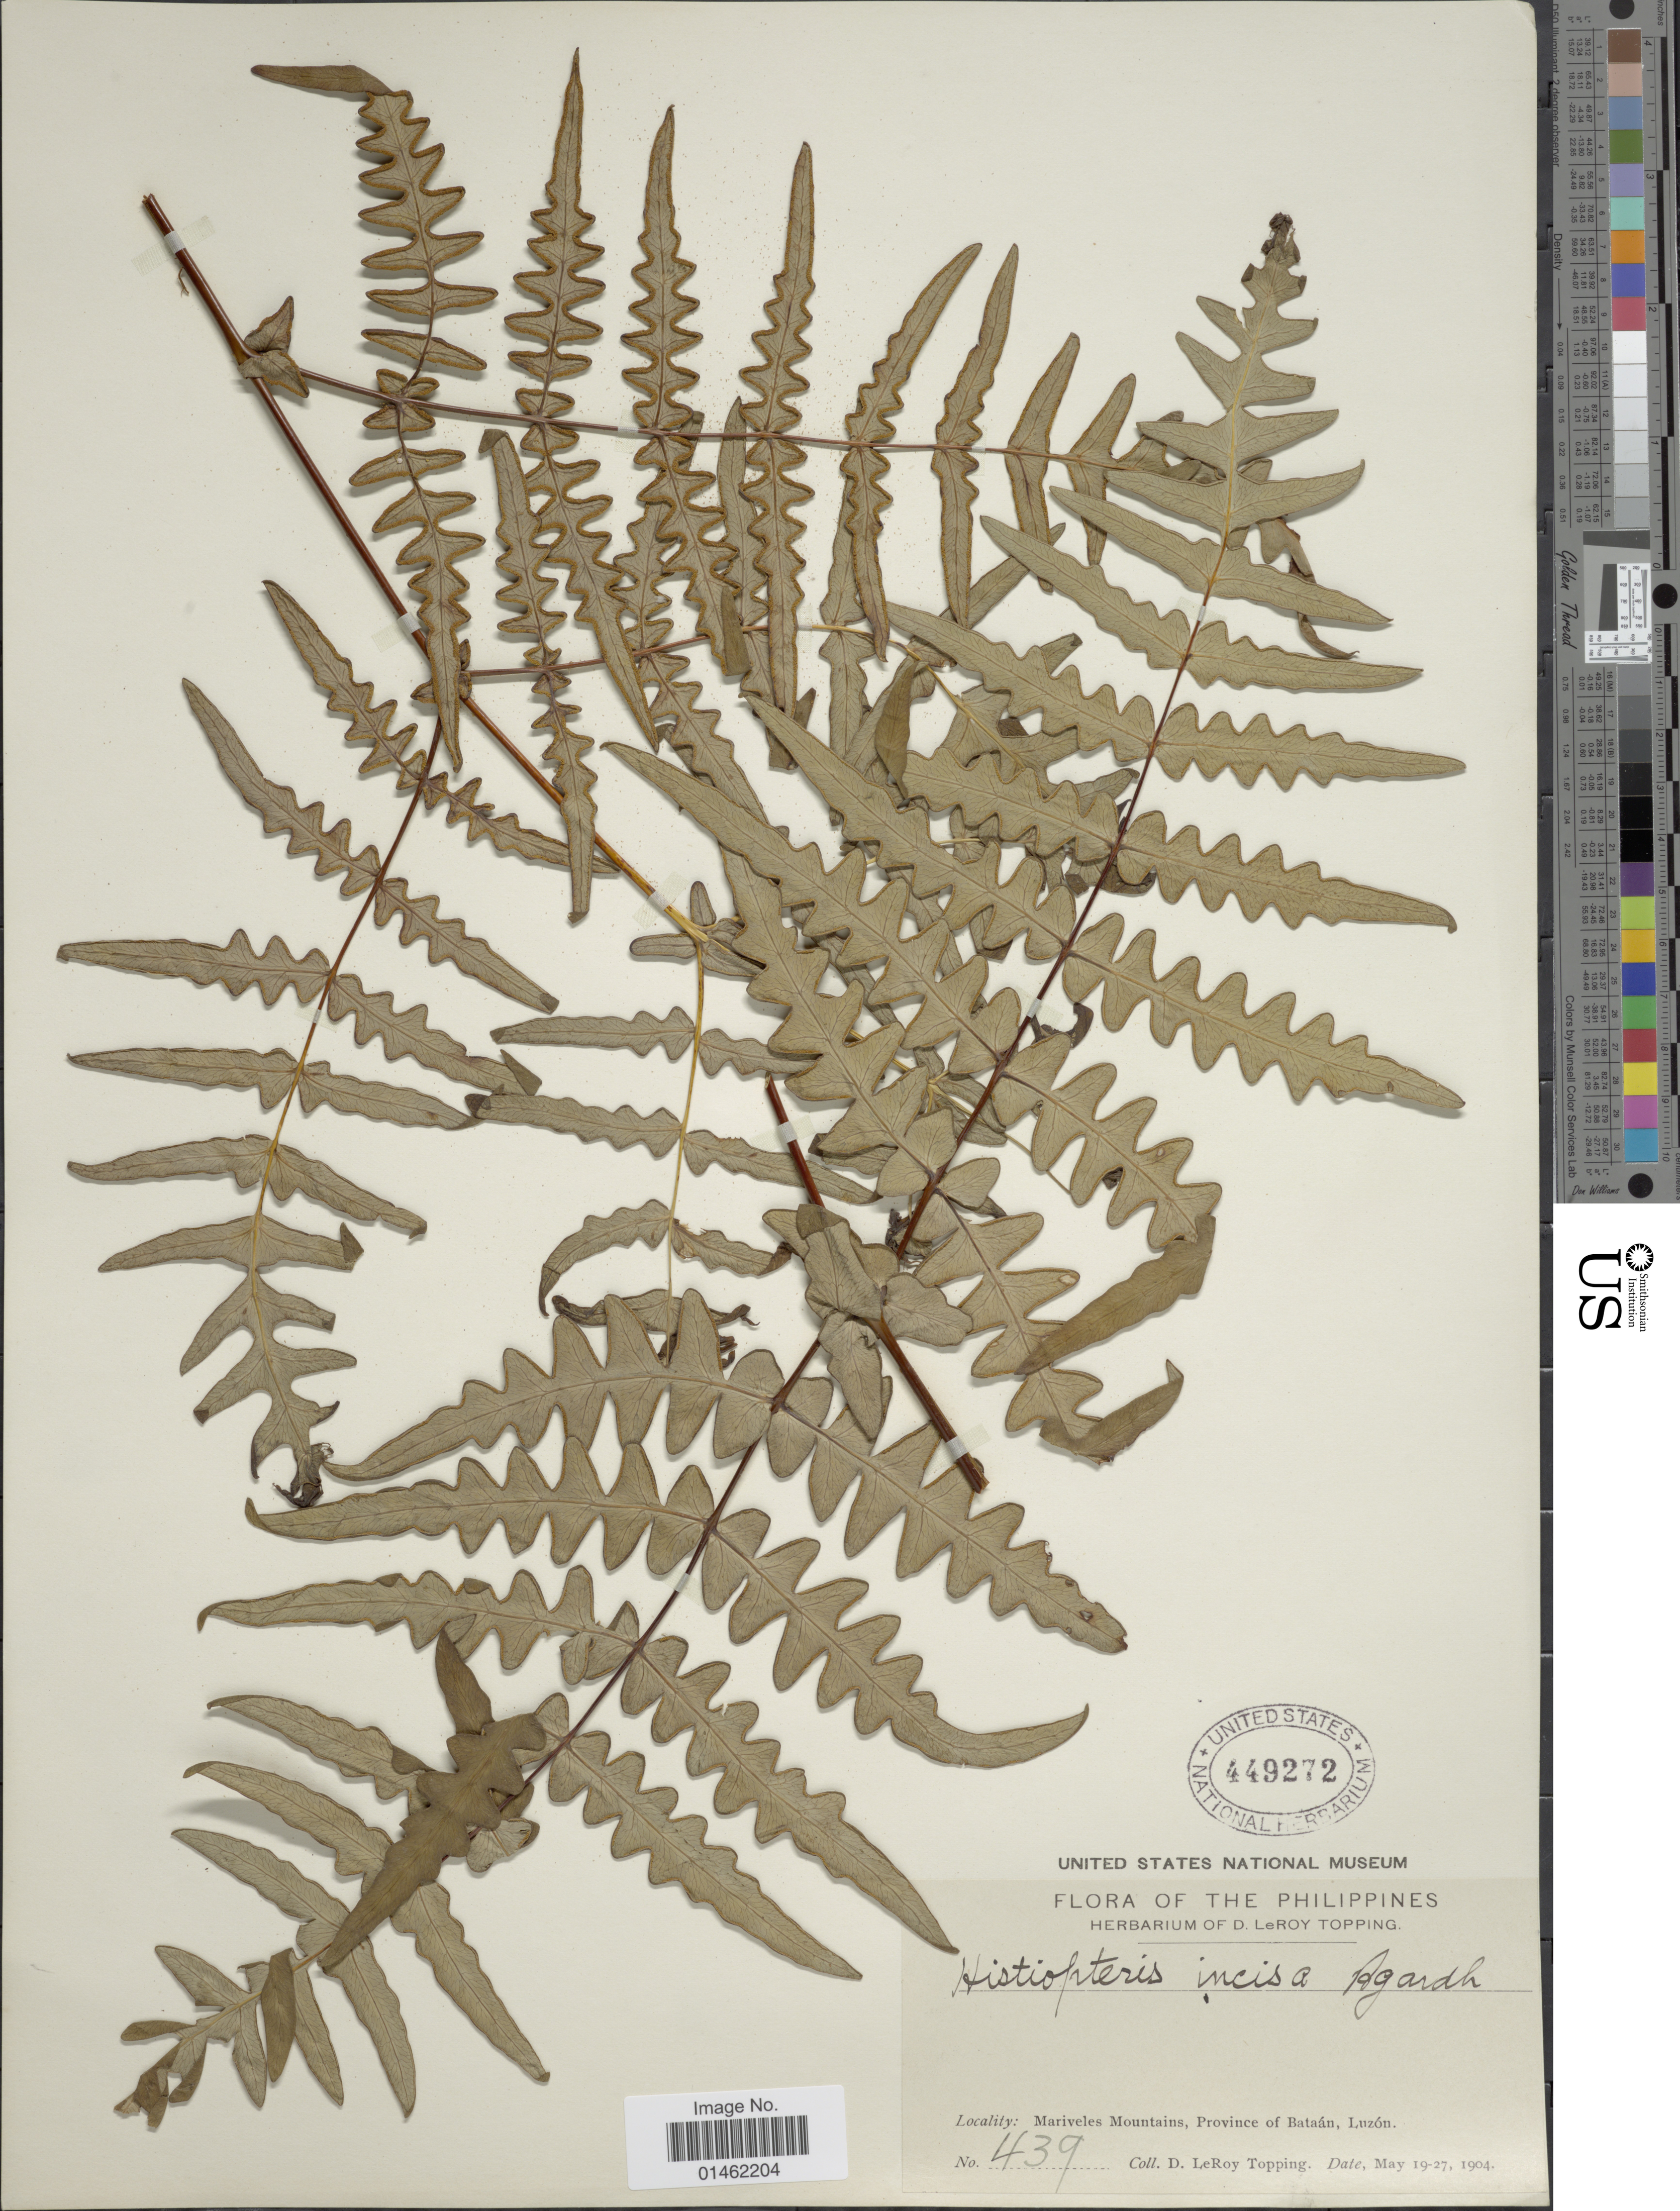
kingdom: Plantae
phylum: Tracheophyta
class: Polypodiopsida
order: Polypodiales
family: Dennstaedtiaceae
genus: Histiopteris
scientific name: Histiopteris incisa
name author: (Thunb.) J. Sm.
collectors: D. L. Topping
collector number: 439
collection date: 1904-05-19/1904-05-27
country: Philippines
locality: Mariveles Mountains, Province of Bataán, Luzón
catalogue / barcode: US 449272